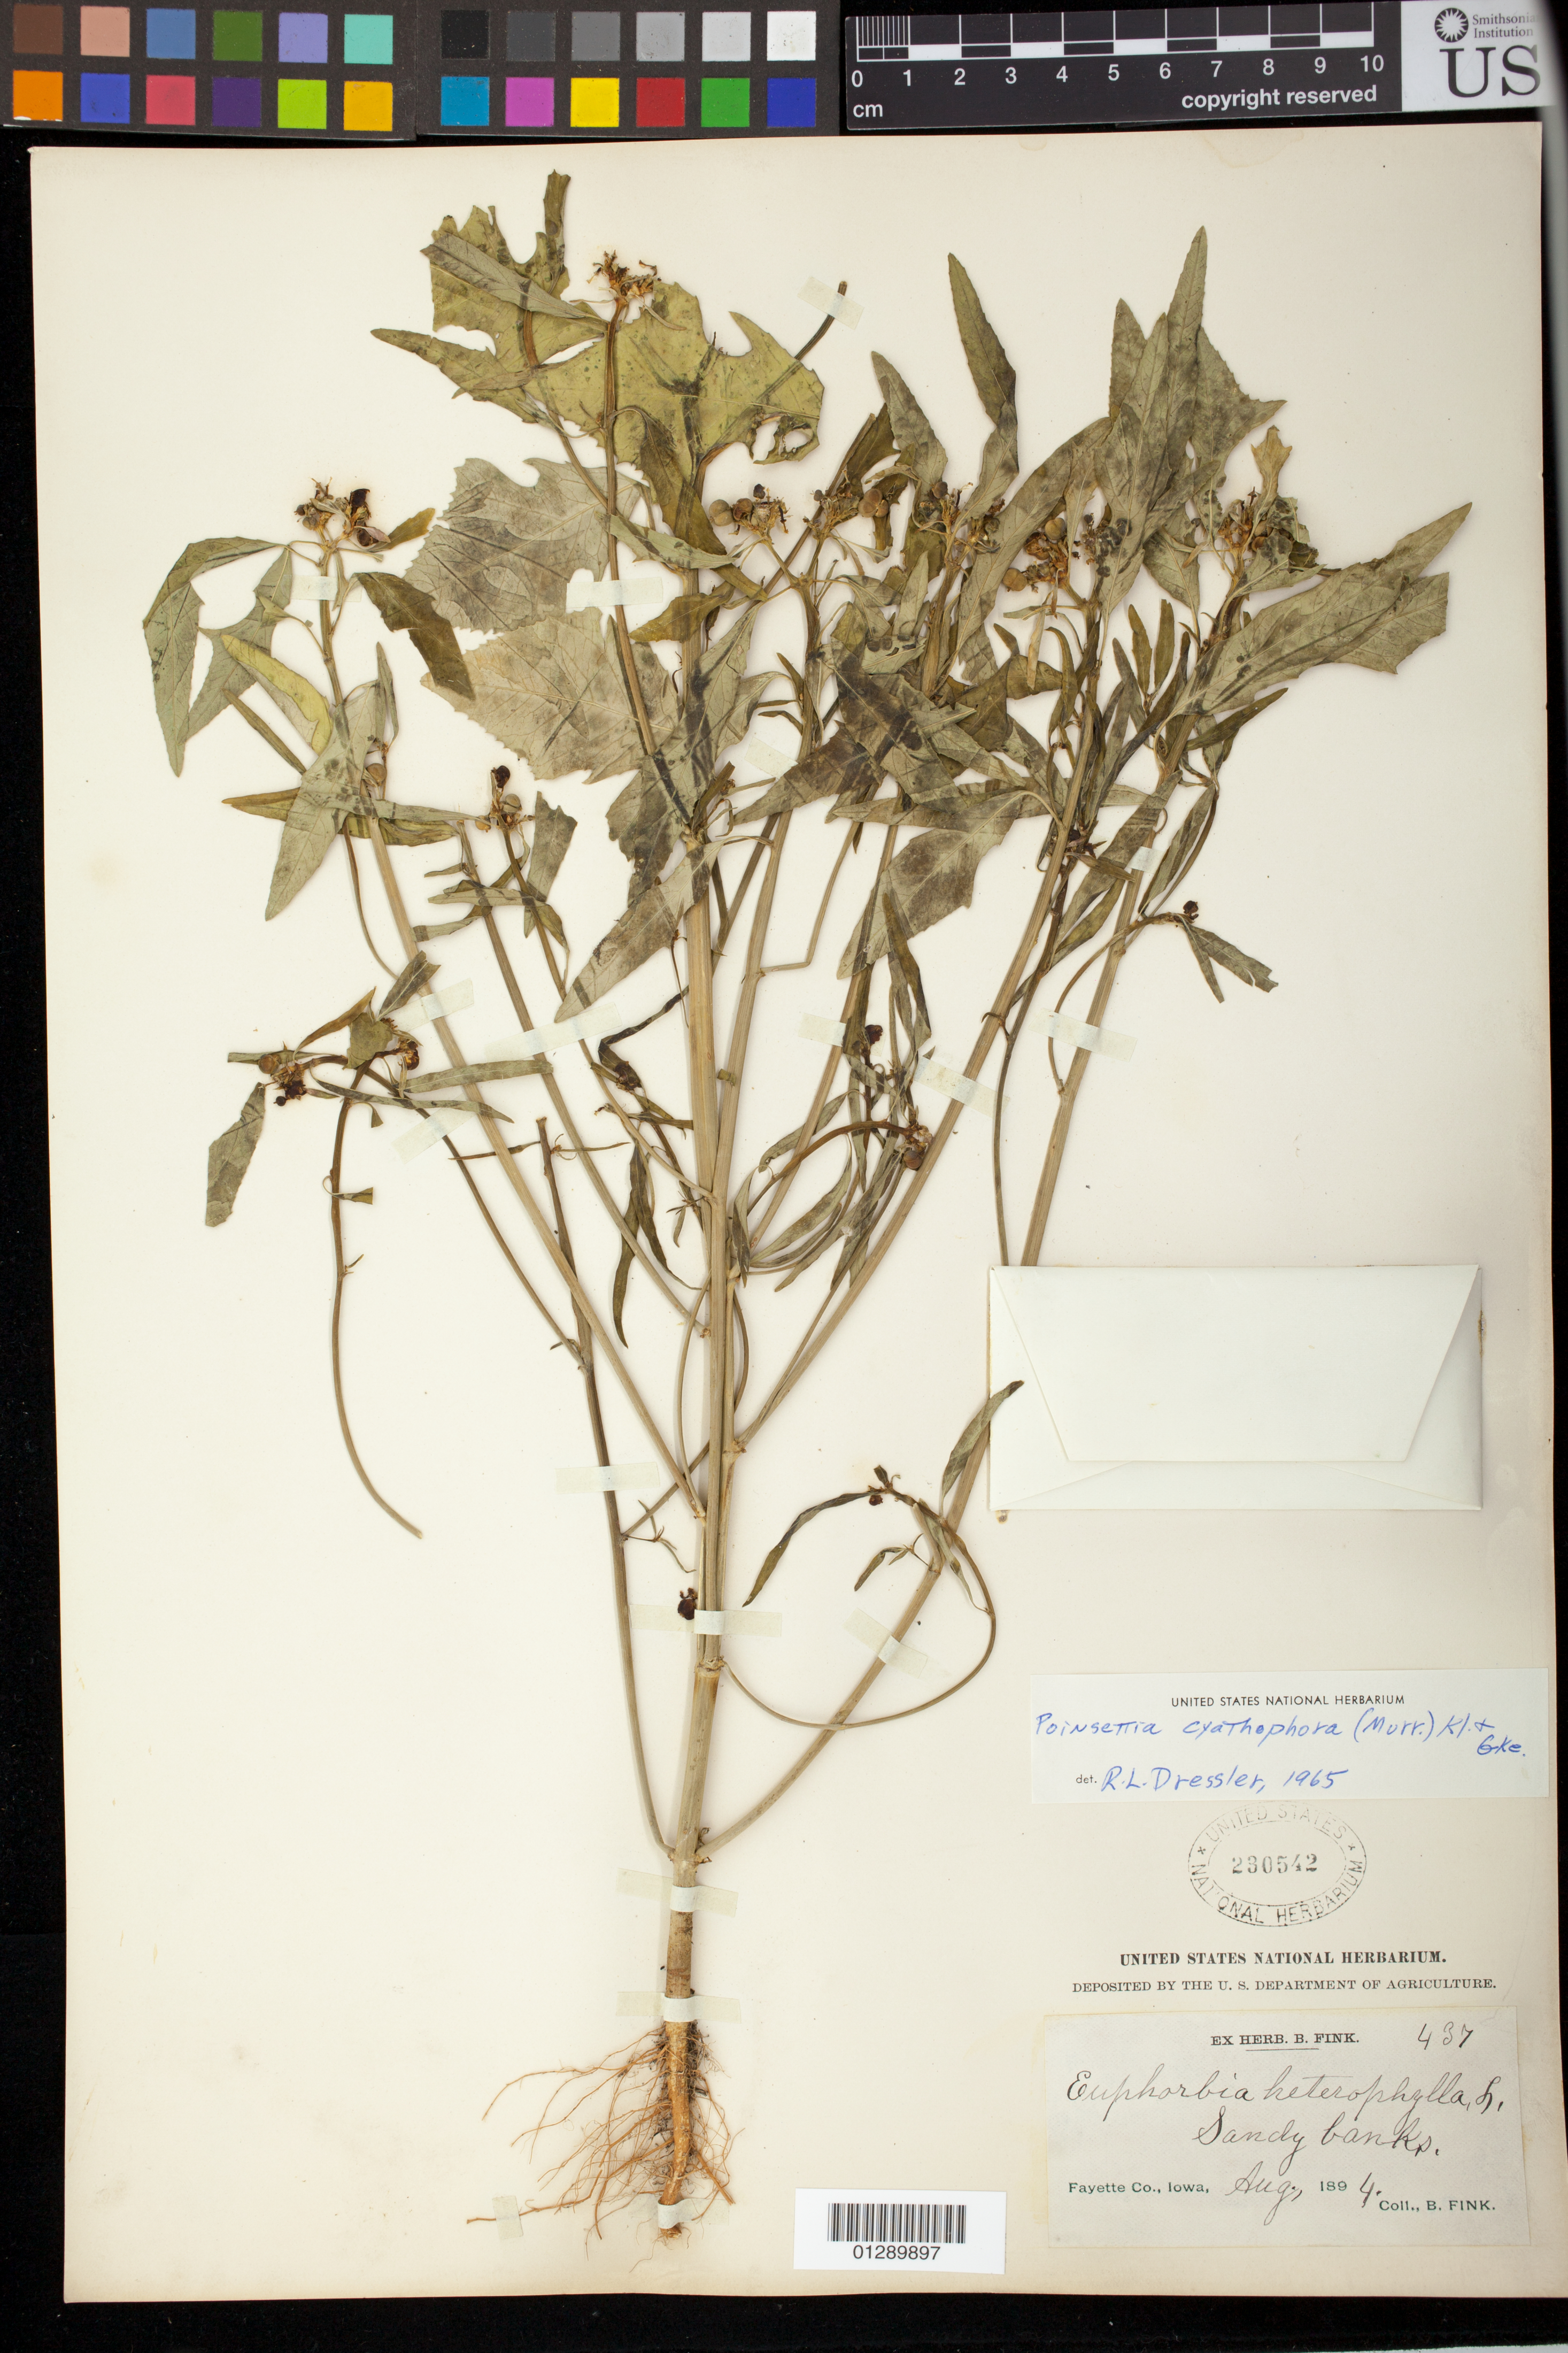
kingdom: Plantae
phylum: Tracheophyta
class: Magnoliopsida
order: Malpighiales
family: Euphorbiaceae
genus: Euphorbia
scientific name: Euphorbia heterophylla var. cyathophora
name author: (Murr.) Griseb.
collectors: B. Fink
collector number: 437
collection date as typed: Aug 1894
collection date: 1894-08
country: United States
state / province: Iowa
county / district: Fayette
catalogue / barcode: US 230542